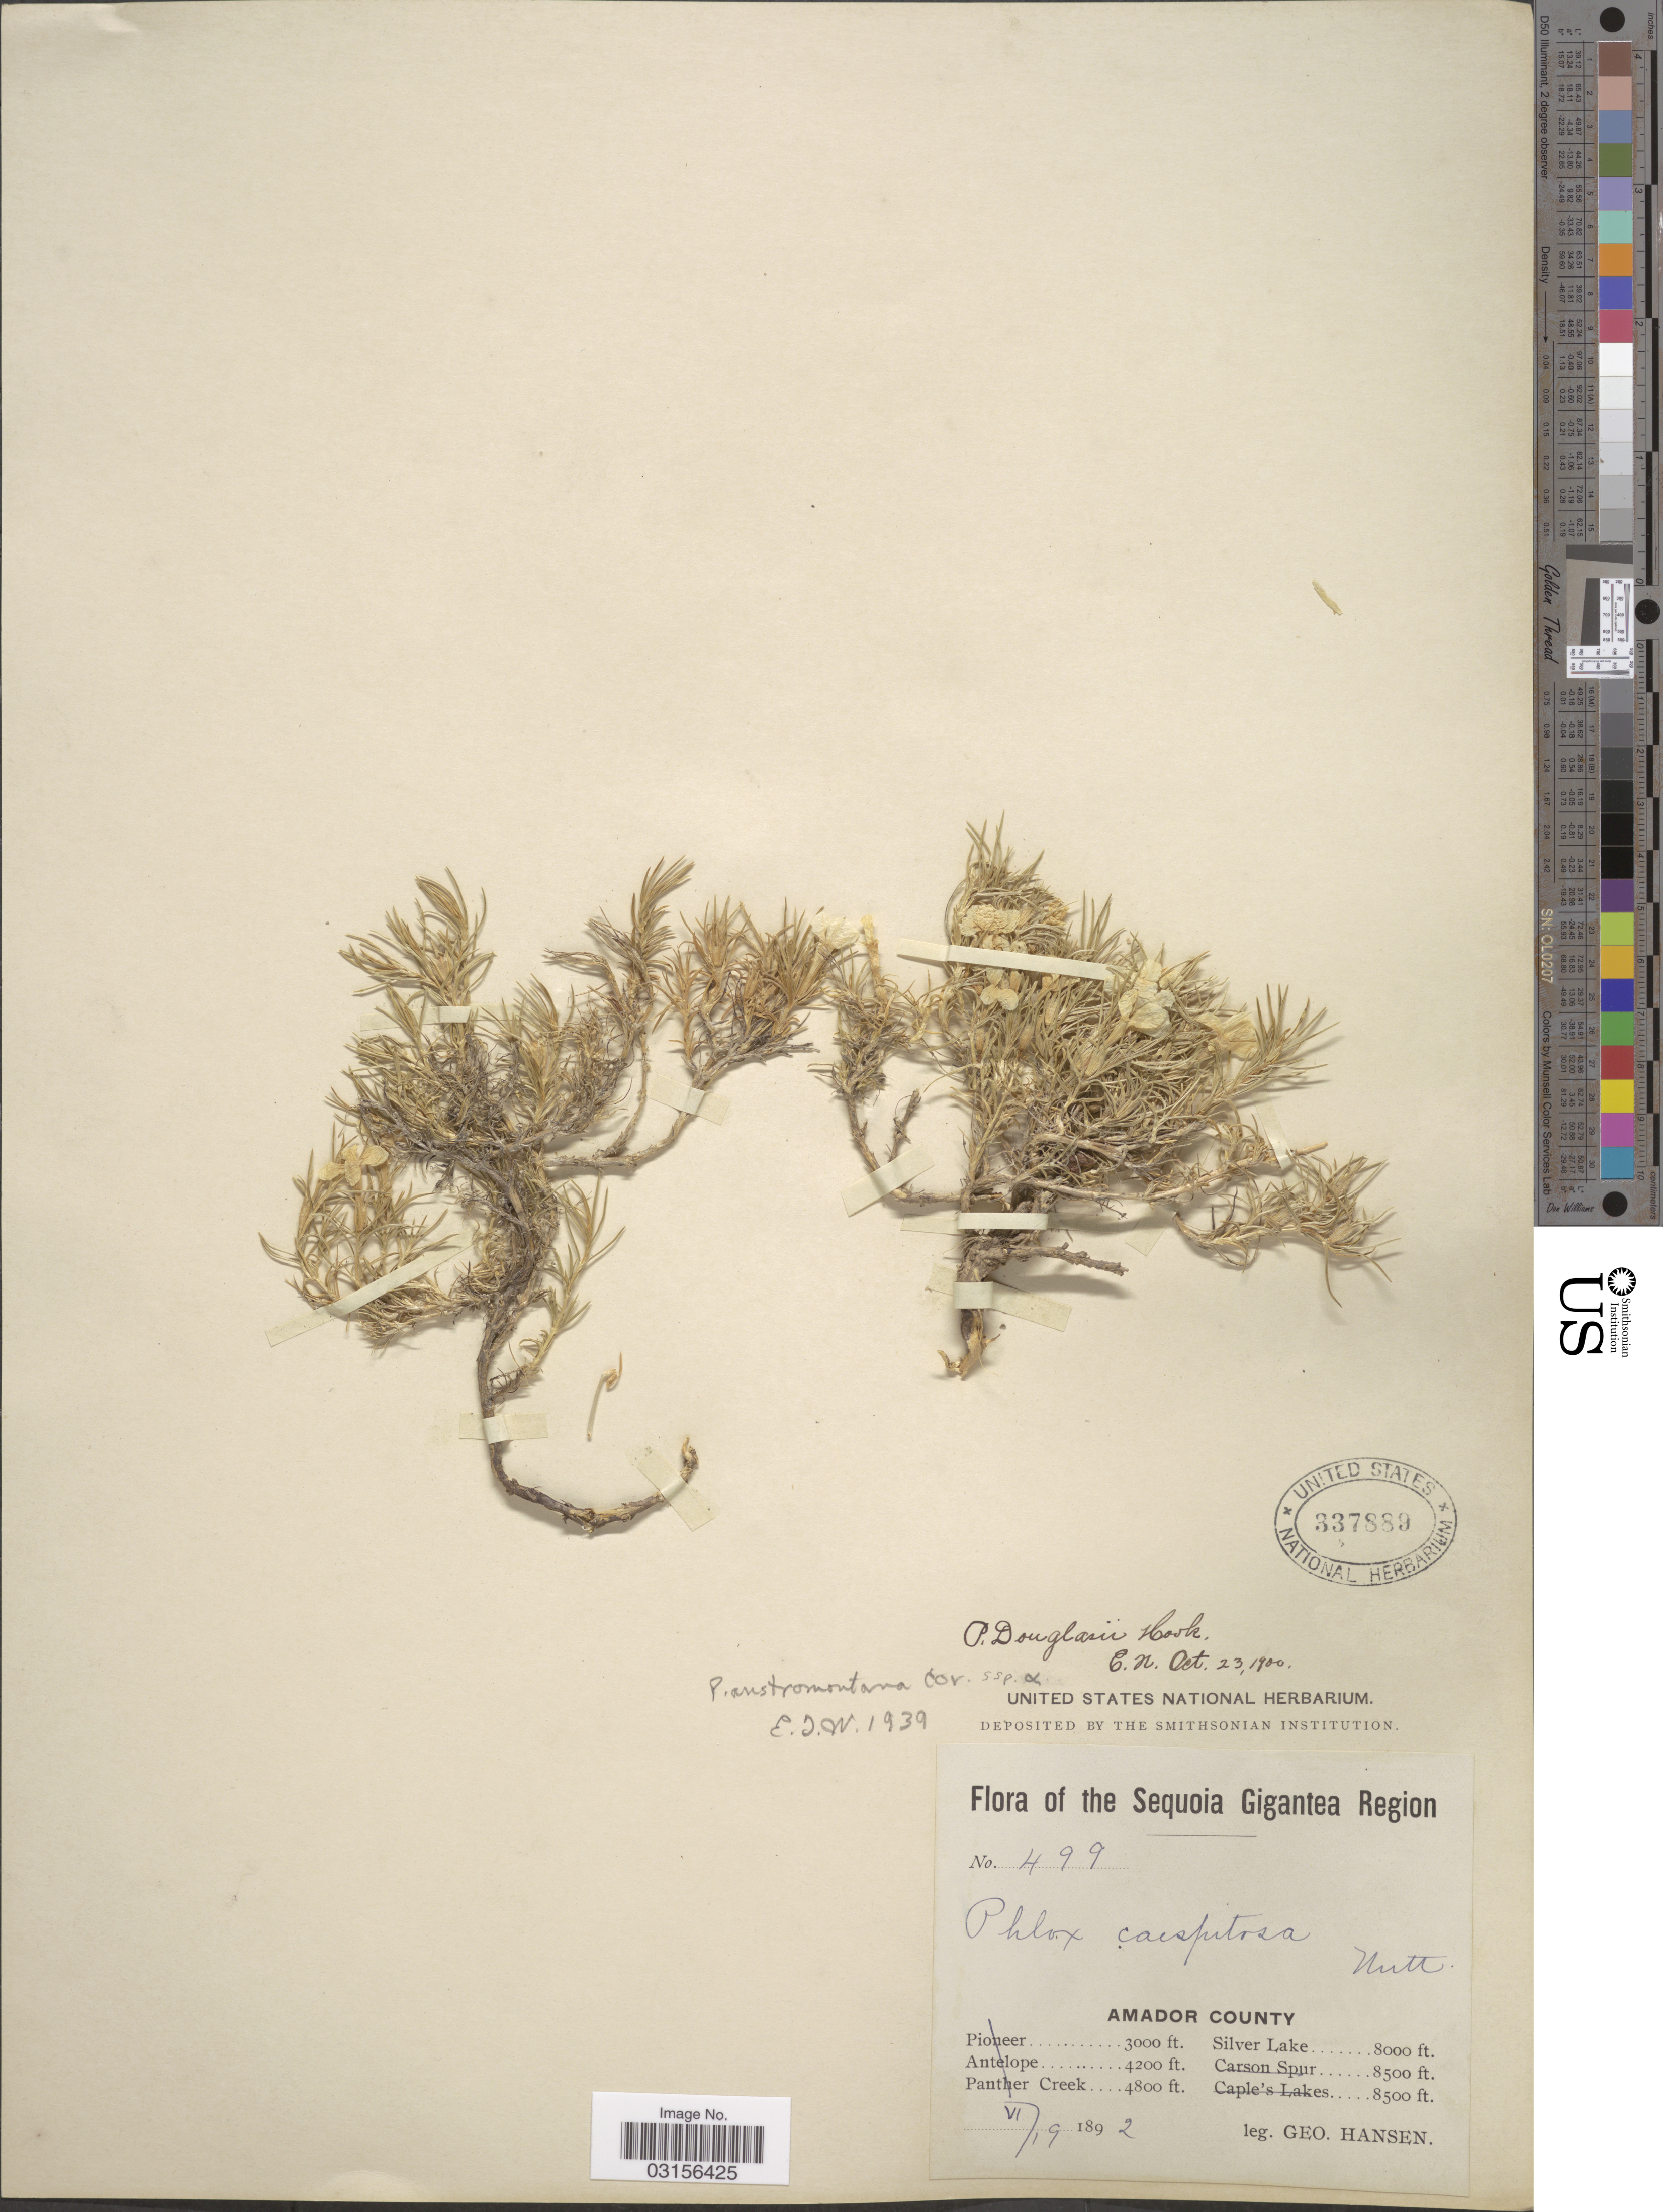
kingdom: Plantae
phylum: Tracheophyta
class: Magnoliopsida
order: Ericales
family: Polemoniaceae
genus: Phlox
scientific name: Phlox diffusa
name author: Benth.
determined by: Mayfield, M. H.; Ferguson, C. J.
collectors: G. Hansen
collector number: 499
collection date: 1892-06-19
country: United States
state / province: California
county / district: Amador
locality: The Sequoia Gigantea Region. Amador County. Silver Lake.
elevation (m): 2438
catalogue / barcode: US 337889